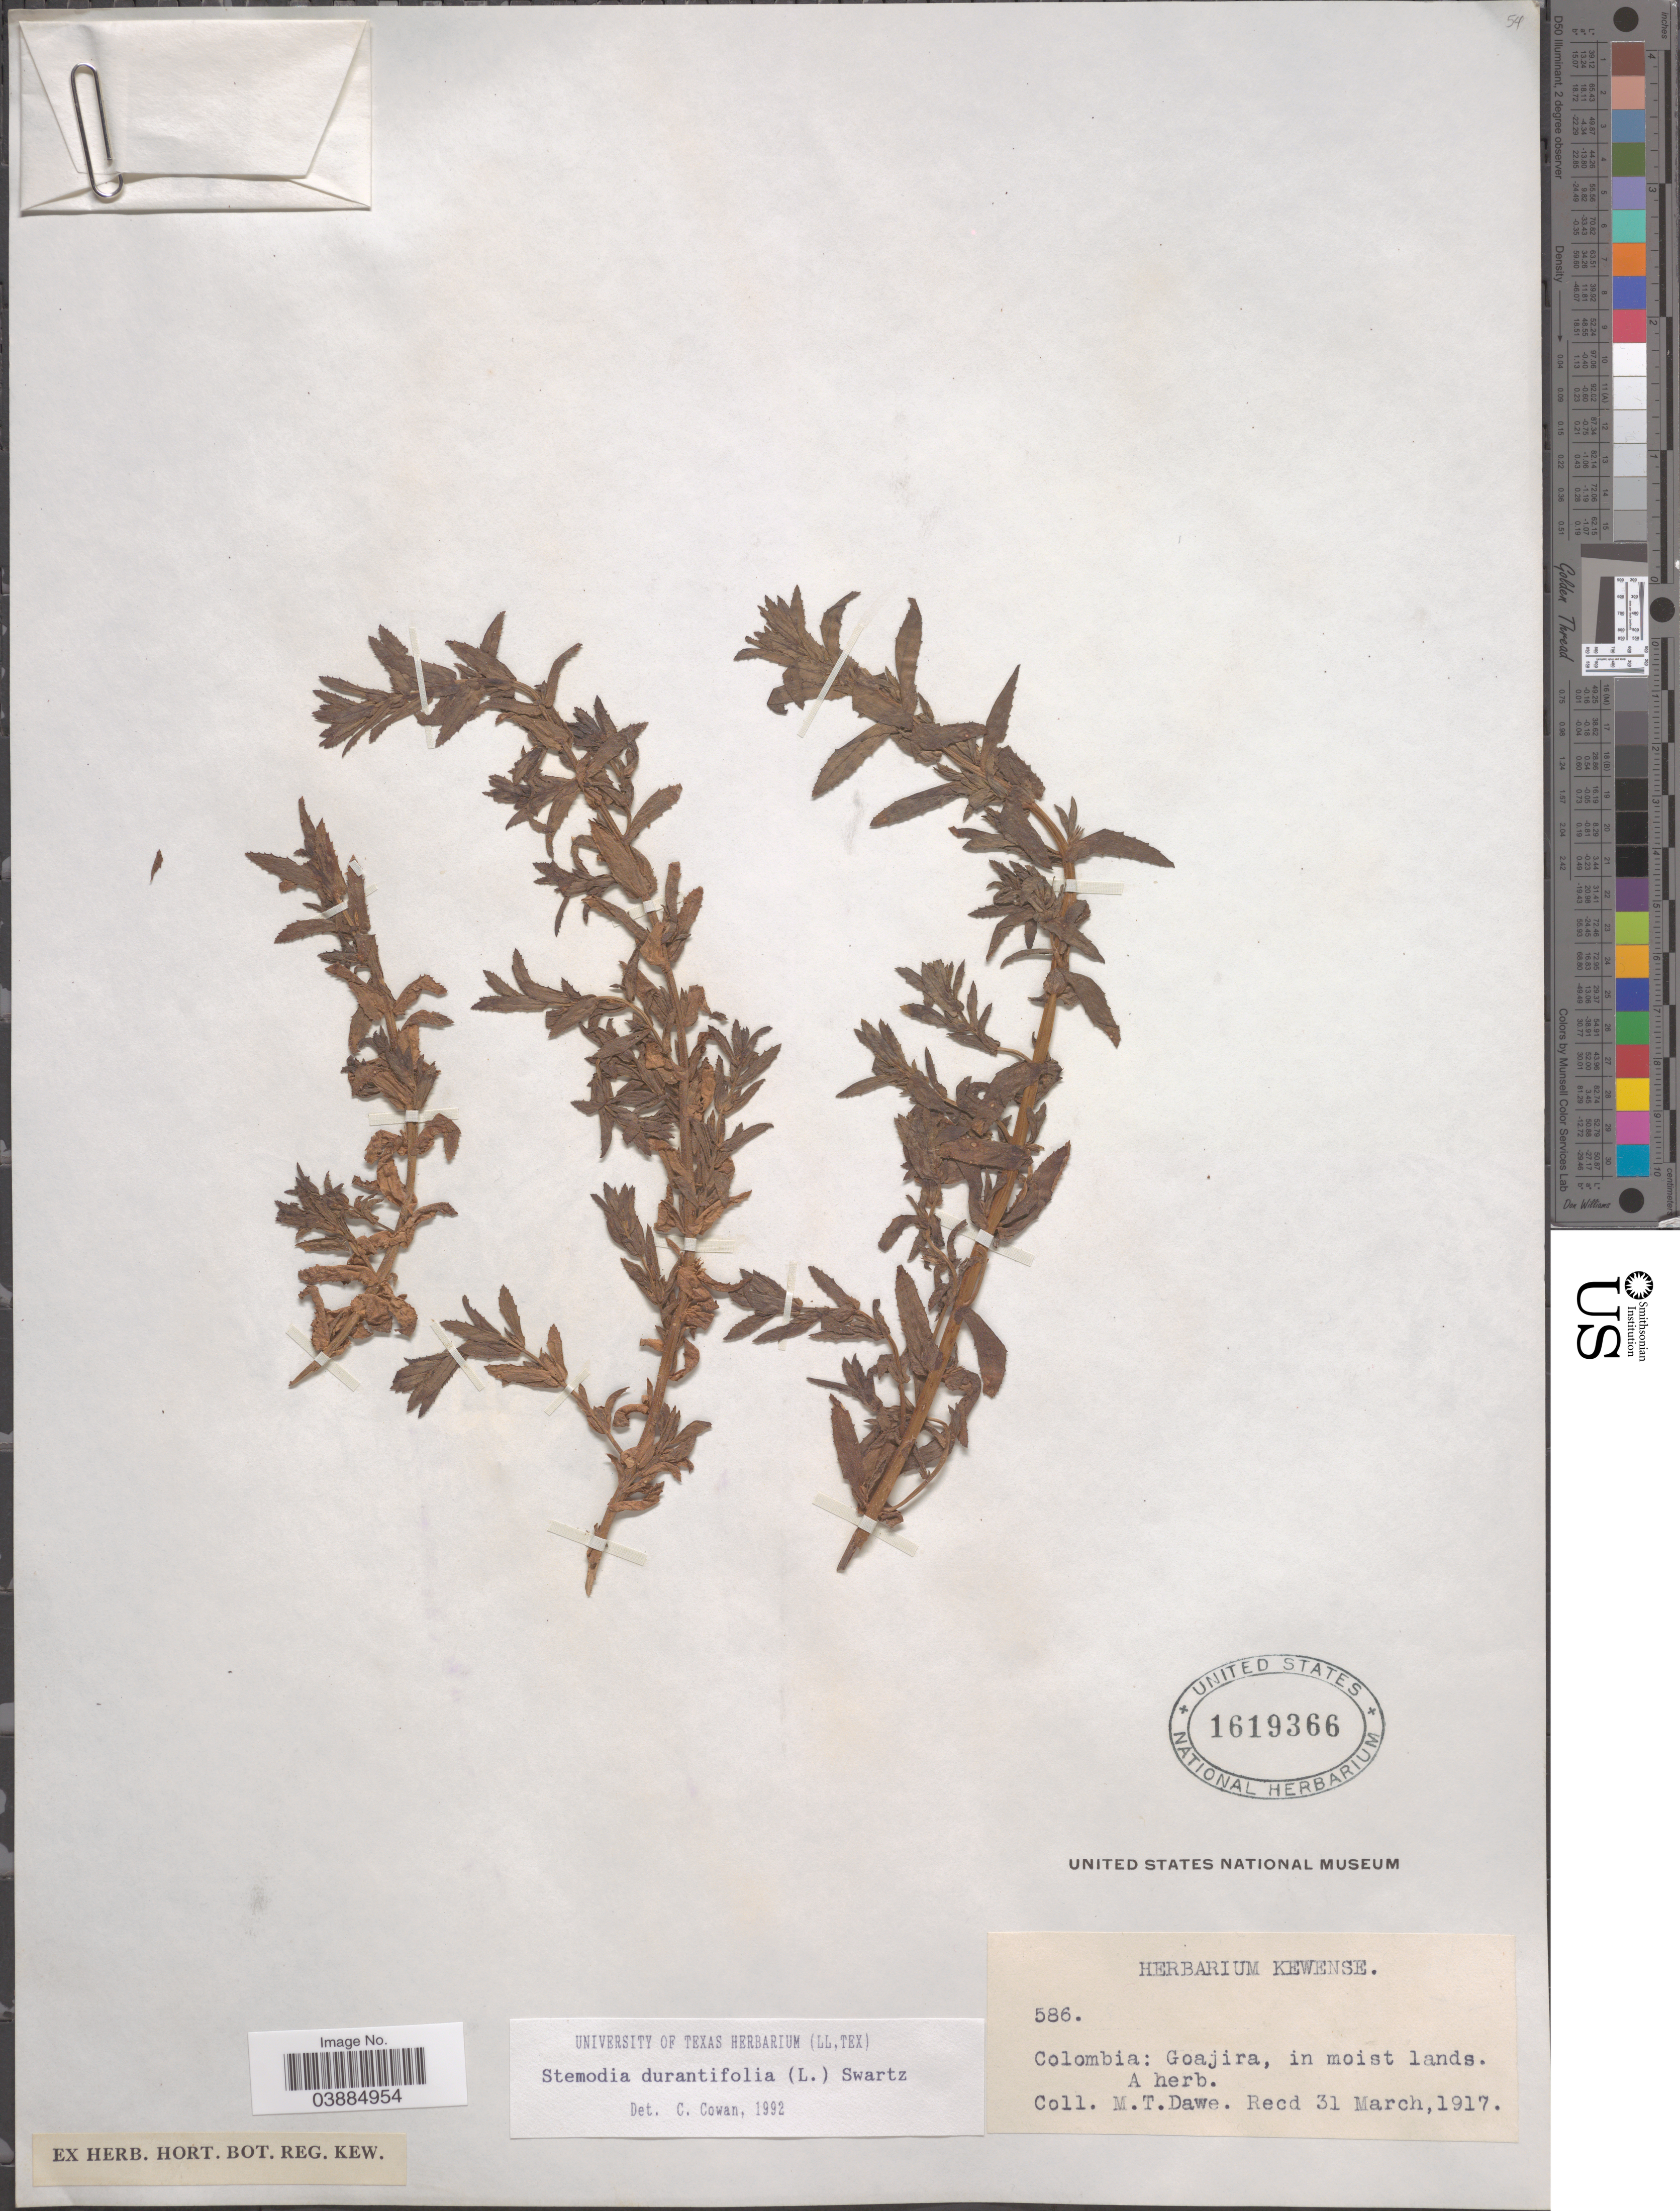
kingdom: Plantae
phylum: Tracheophyta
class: Magnoliopsida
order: Lamiales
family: Plantaginaceae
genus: Stemodia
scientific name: Stemodia durantifolia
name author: (L.) Sw.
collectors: M. T. Dawe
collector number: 586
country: Colombia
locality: Goajira.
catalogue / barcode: US 1619366